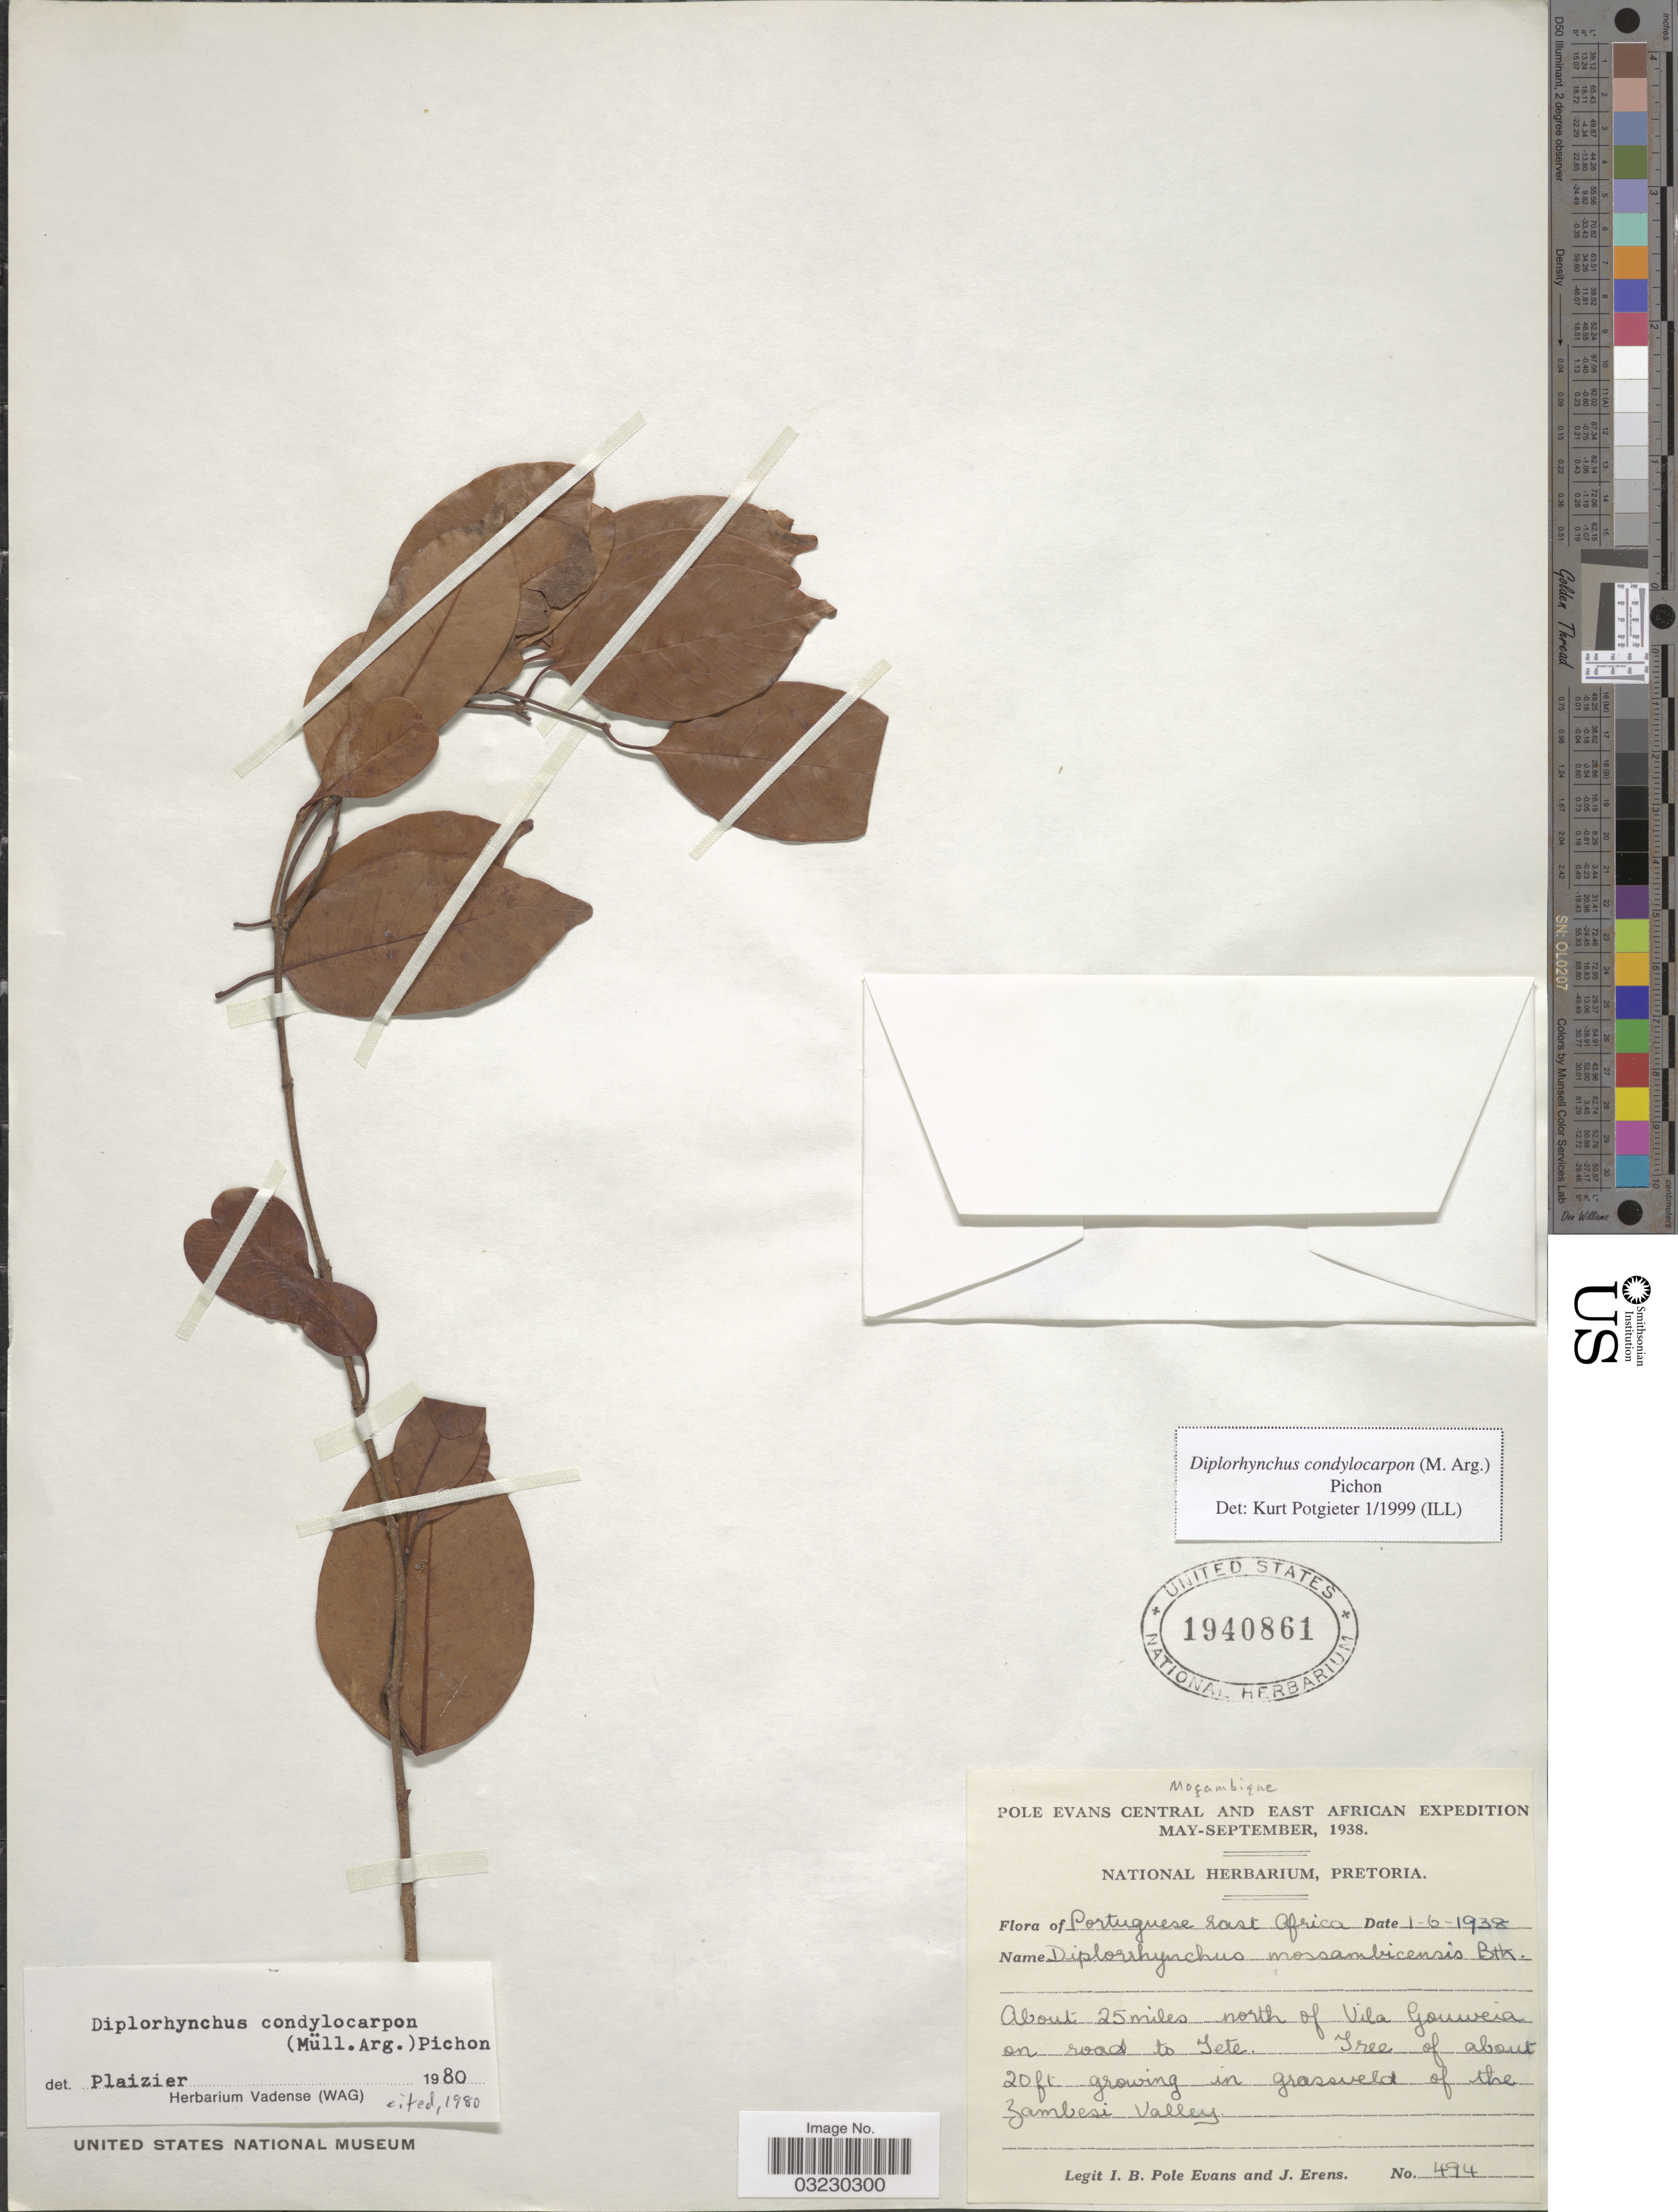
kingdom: Plantae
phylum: Tracheophyta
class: Magnoliopsida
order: Gentianales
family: Apocynaceae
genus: Diplorhynchus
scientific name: Diplorhynchus condylocarpon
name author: (Müll. Arg.) Pichon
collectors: I. B. Pole-Evans & J. Erens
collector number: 494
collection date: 1938-06-01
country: Mozambique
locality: Portuguese East Africa. About 25 miles north of Vila Gouweia on road to Tete. Zambesi Valley.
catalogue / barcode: US 1940861